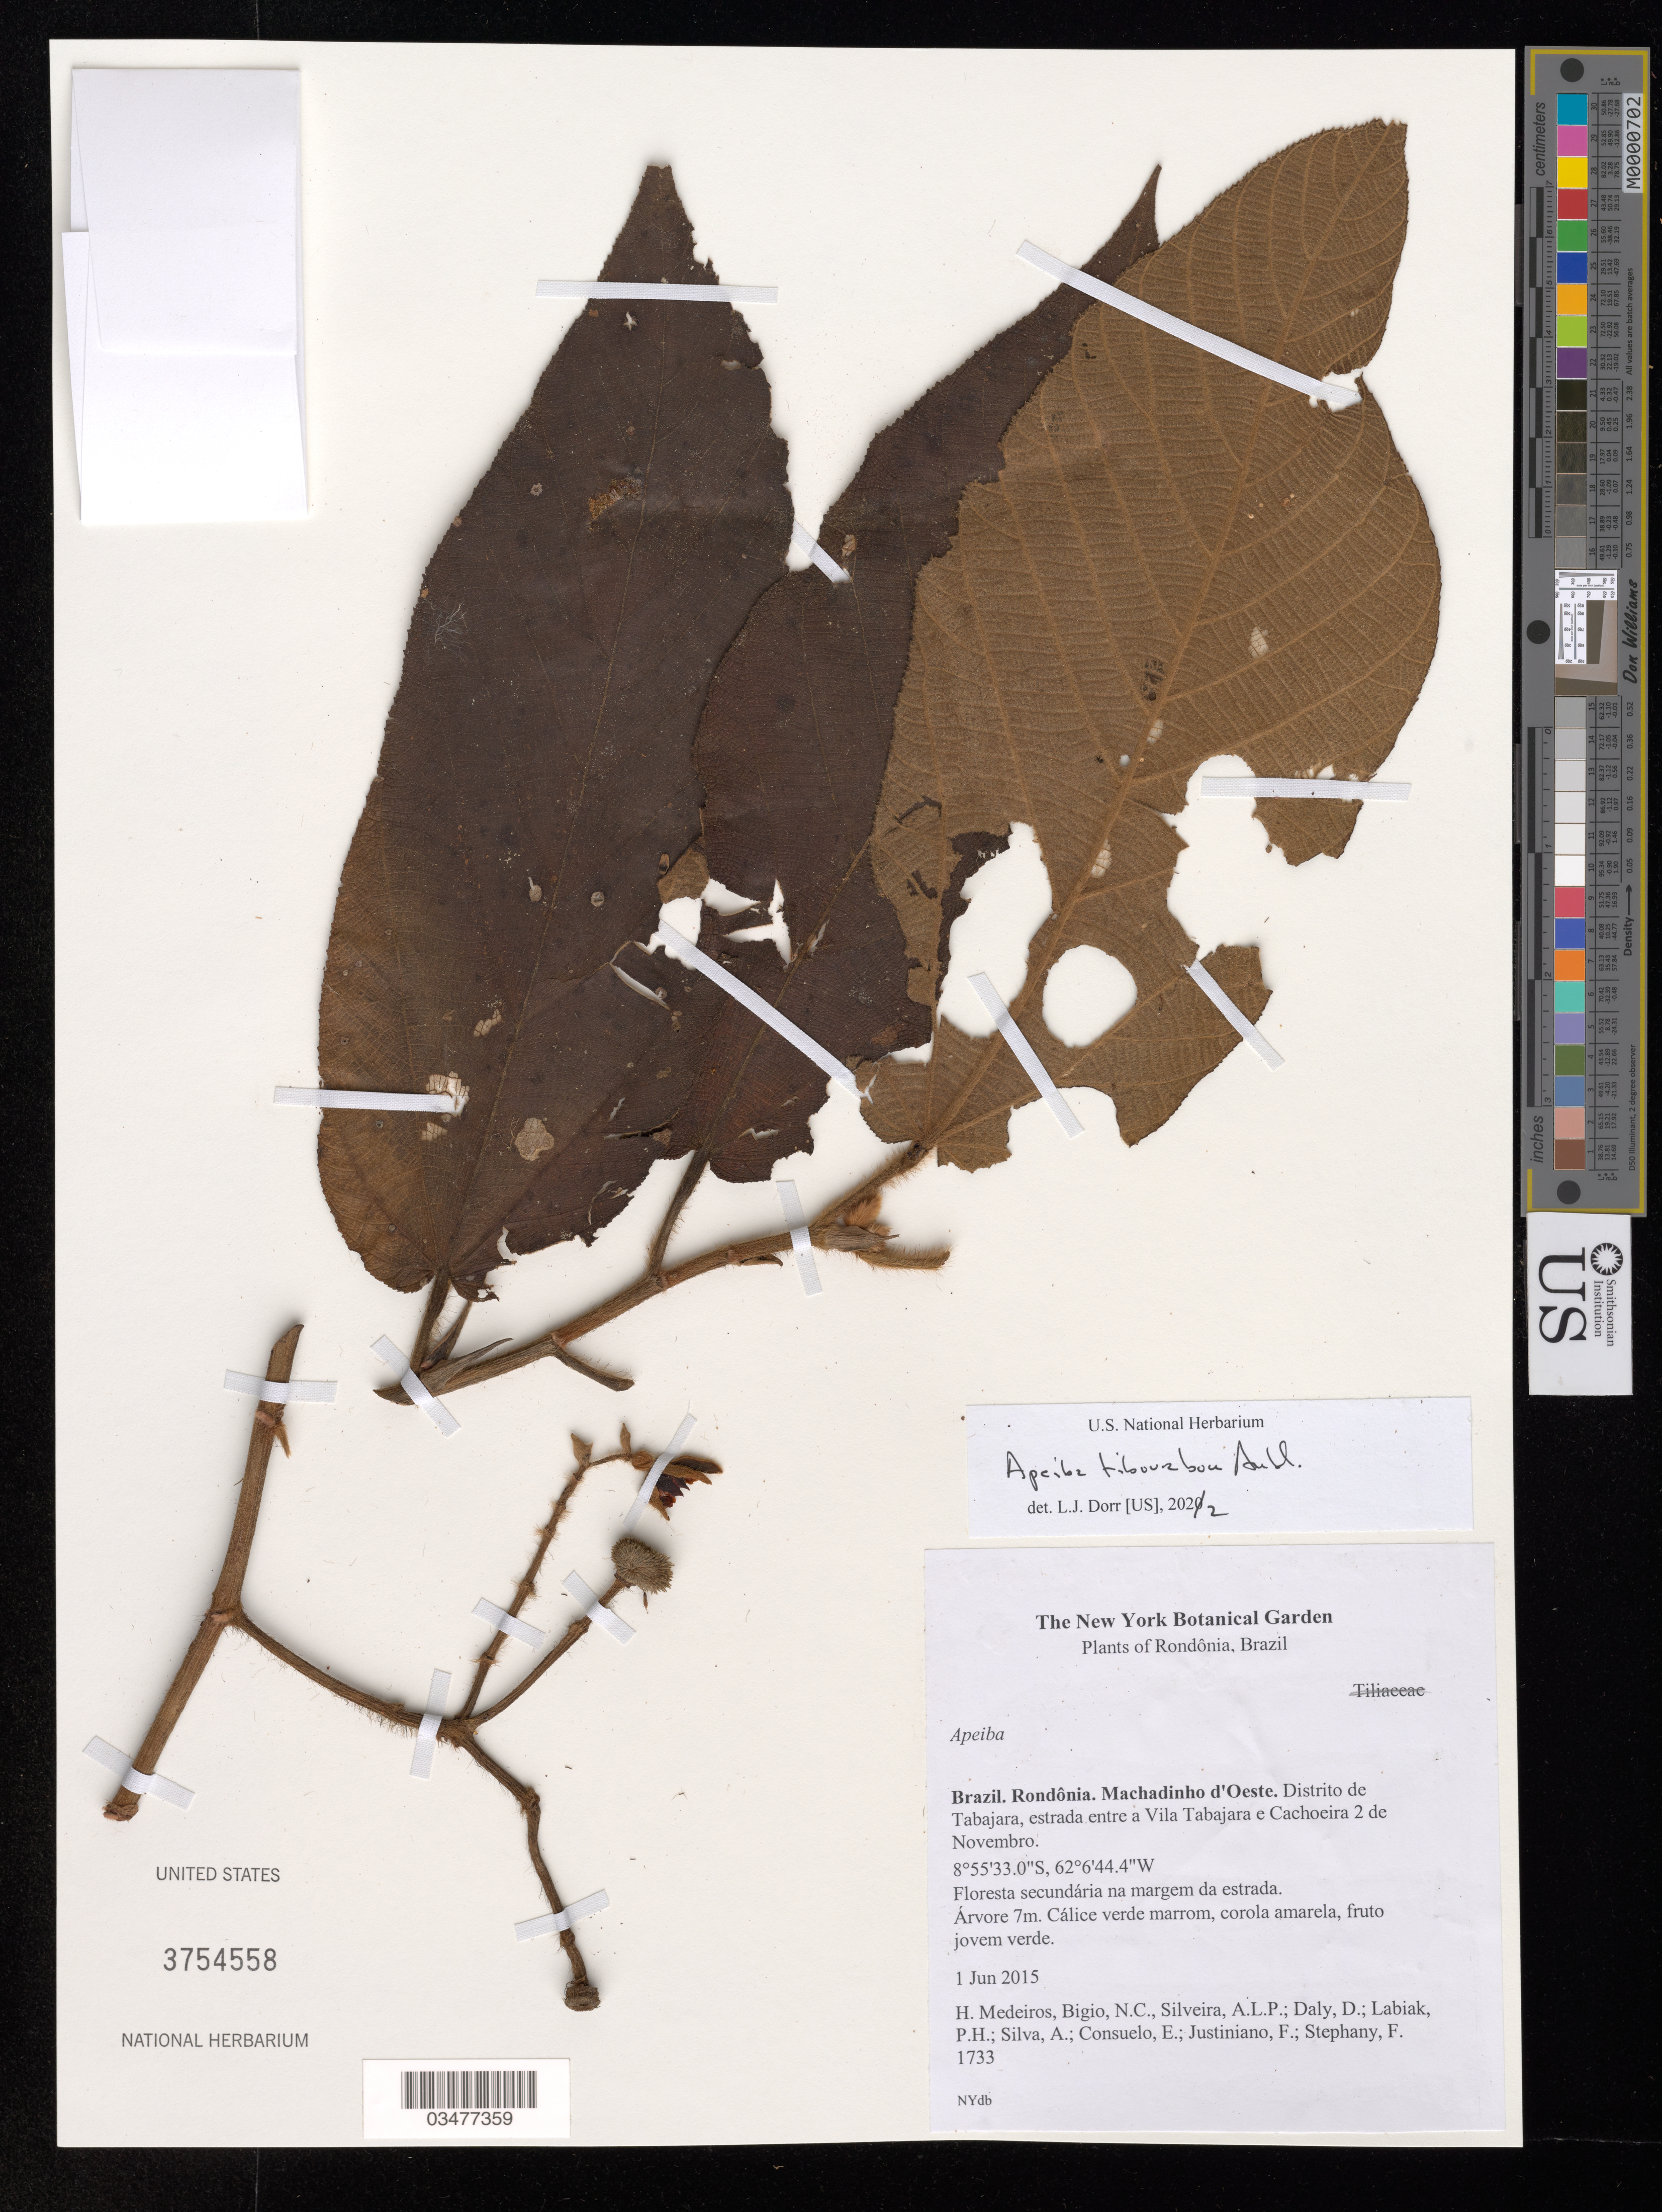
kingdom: Plantae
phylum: Tracheophyta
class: Magnoliopsida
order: Malvales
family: Malvaceae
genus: Apeiba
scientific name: Apeiba tibourbou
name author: Aubl.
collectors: H. Medeiros, N. C. Bigio, A. Silveira & D. Daly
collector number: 1733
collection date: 2015-06-01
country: Brazil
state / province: Rondônia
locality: Machadinho d'Oeste. Distrito de Tabajara, estrada entre a Vila Tabajara e Cachoeira 2 de Novembro.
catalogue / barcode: US 3754558